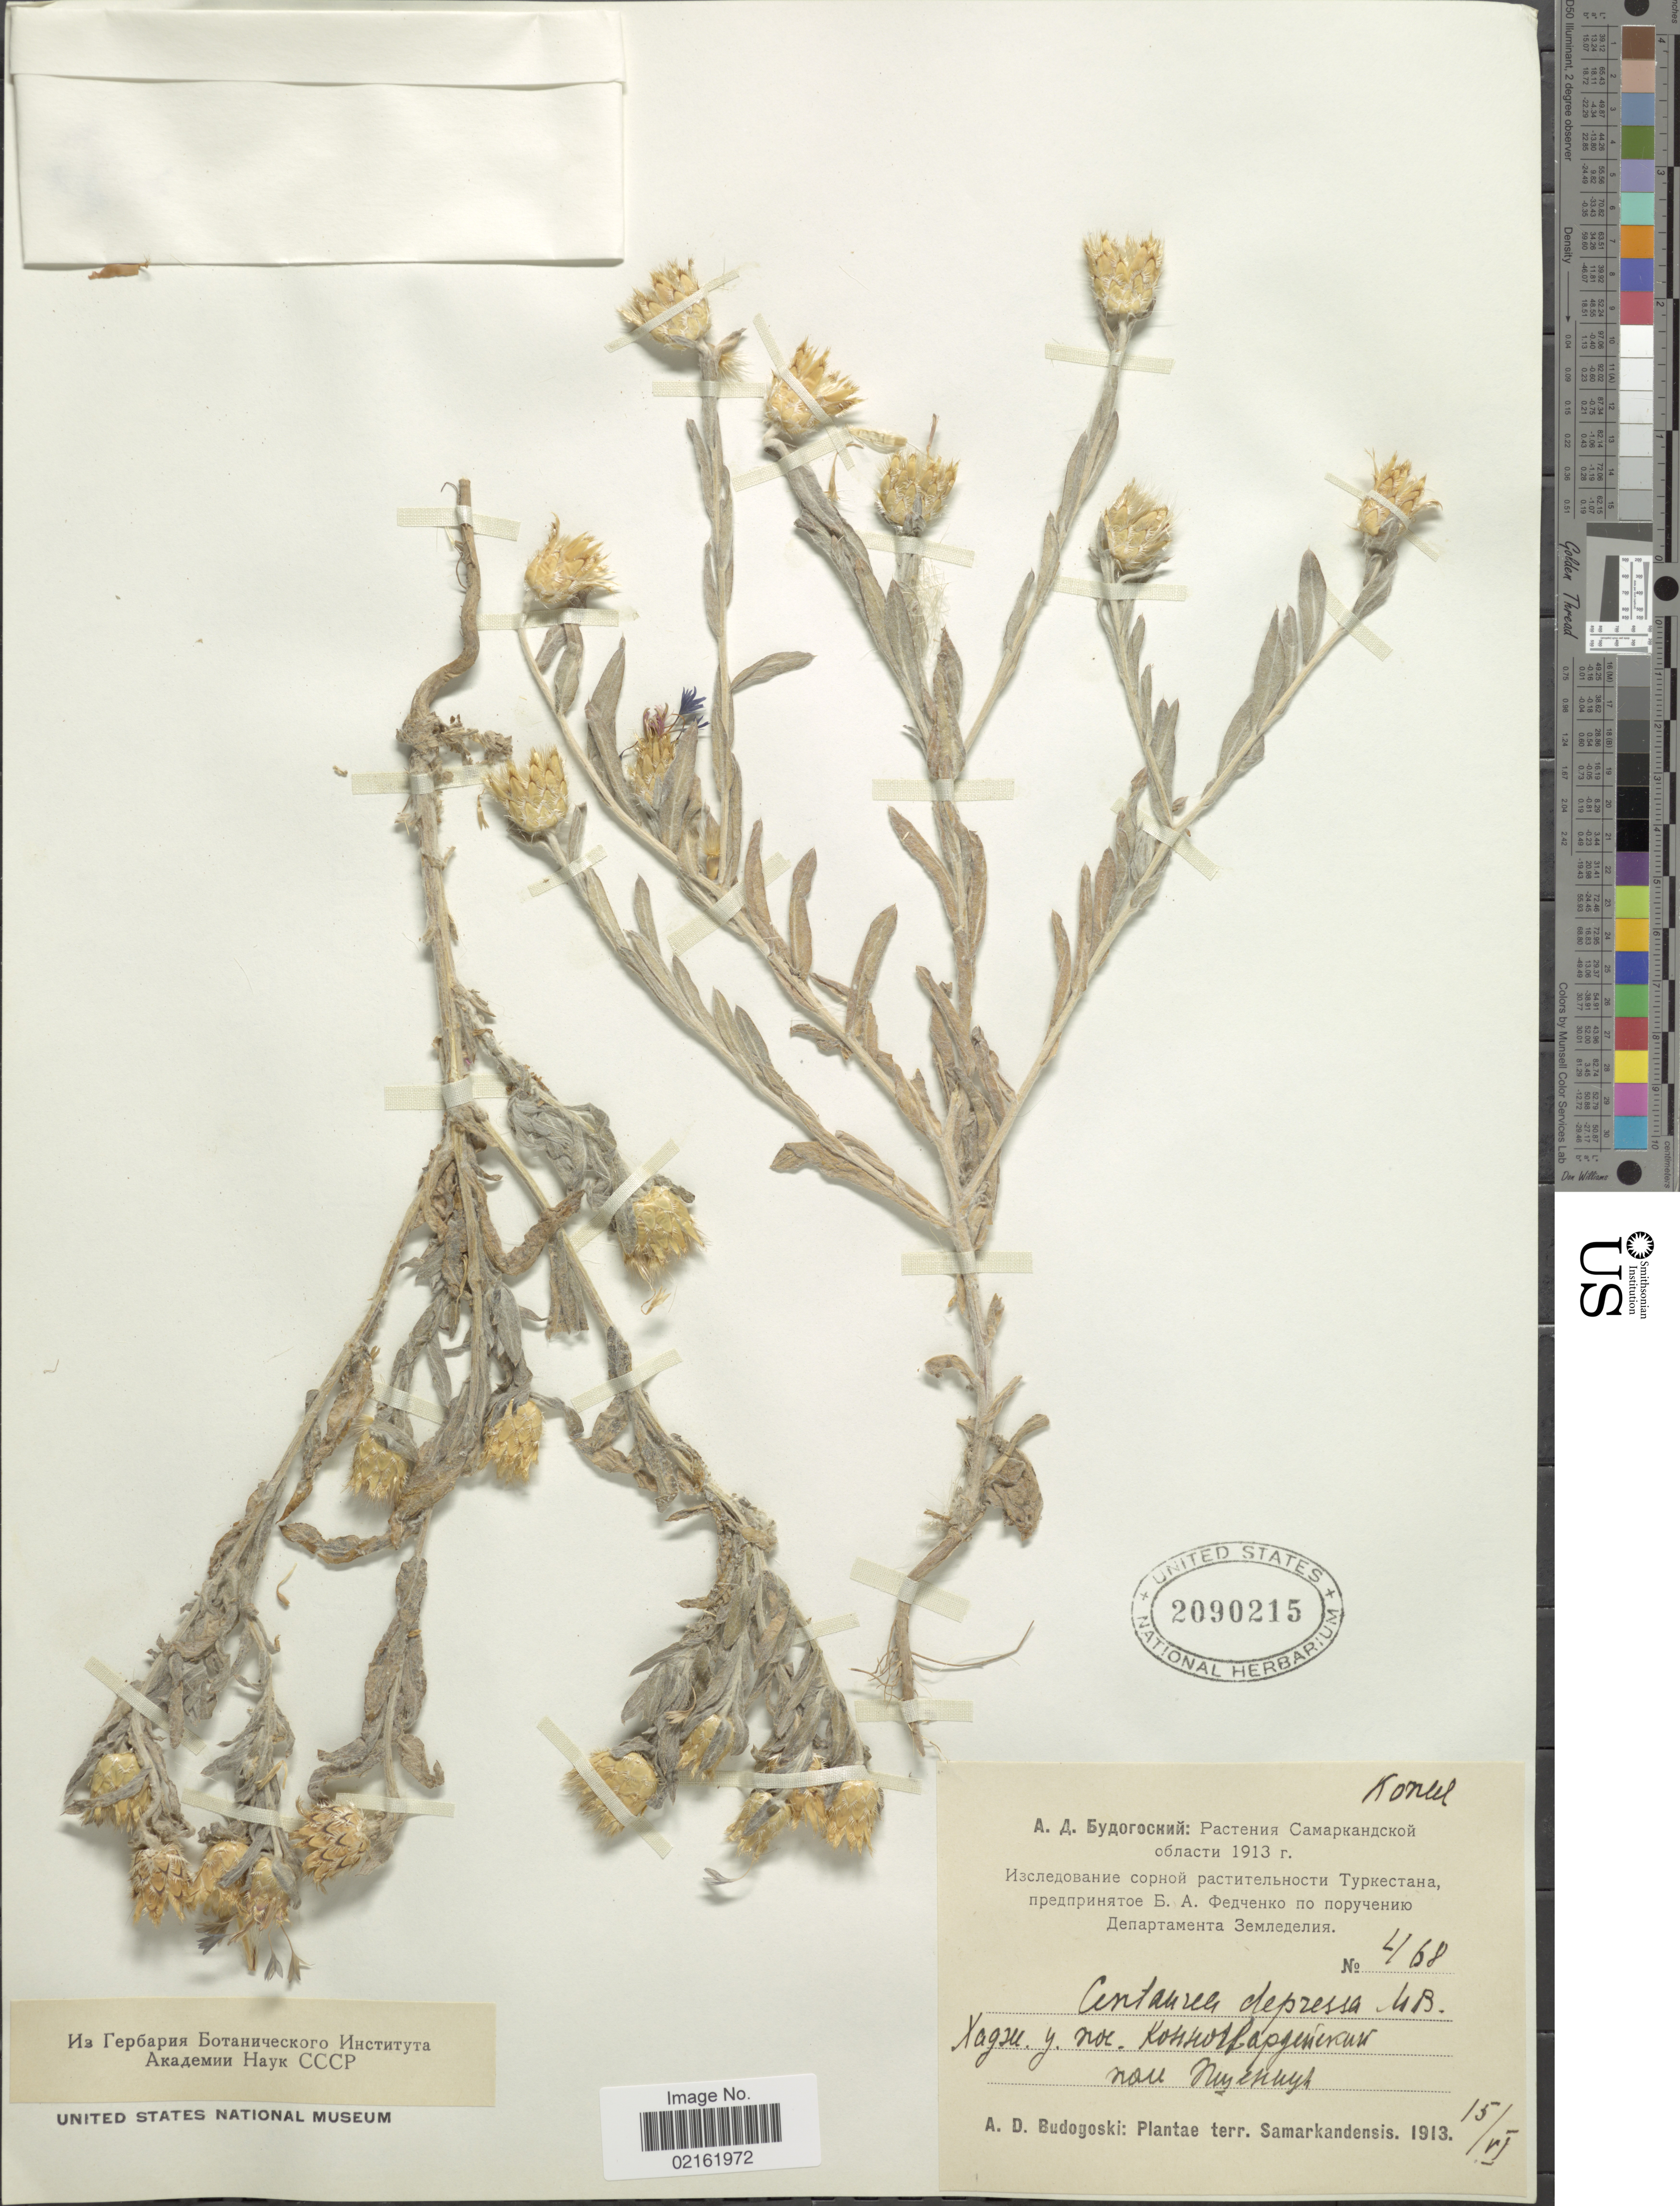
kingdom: Plantae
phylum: Tracheophyta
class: Magnoliopsida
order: Asterales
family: Asteraceae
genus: Centaurea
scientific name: Centaurea depressa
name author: M. Bieb.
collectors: A. Budogoski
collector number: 468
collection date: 1913-06-15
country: Uzbekistan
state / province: Samarqand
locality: Xagu Y. nou Kus [illegible text], terr.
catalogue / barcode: US 2090215